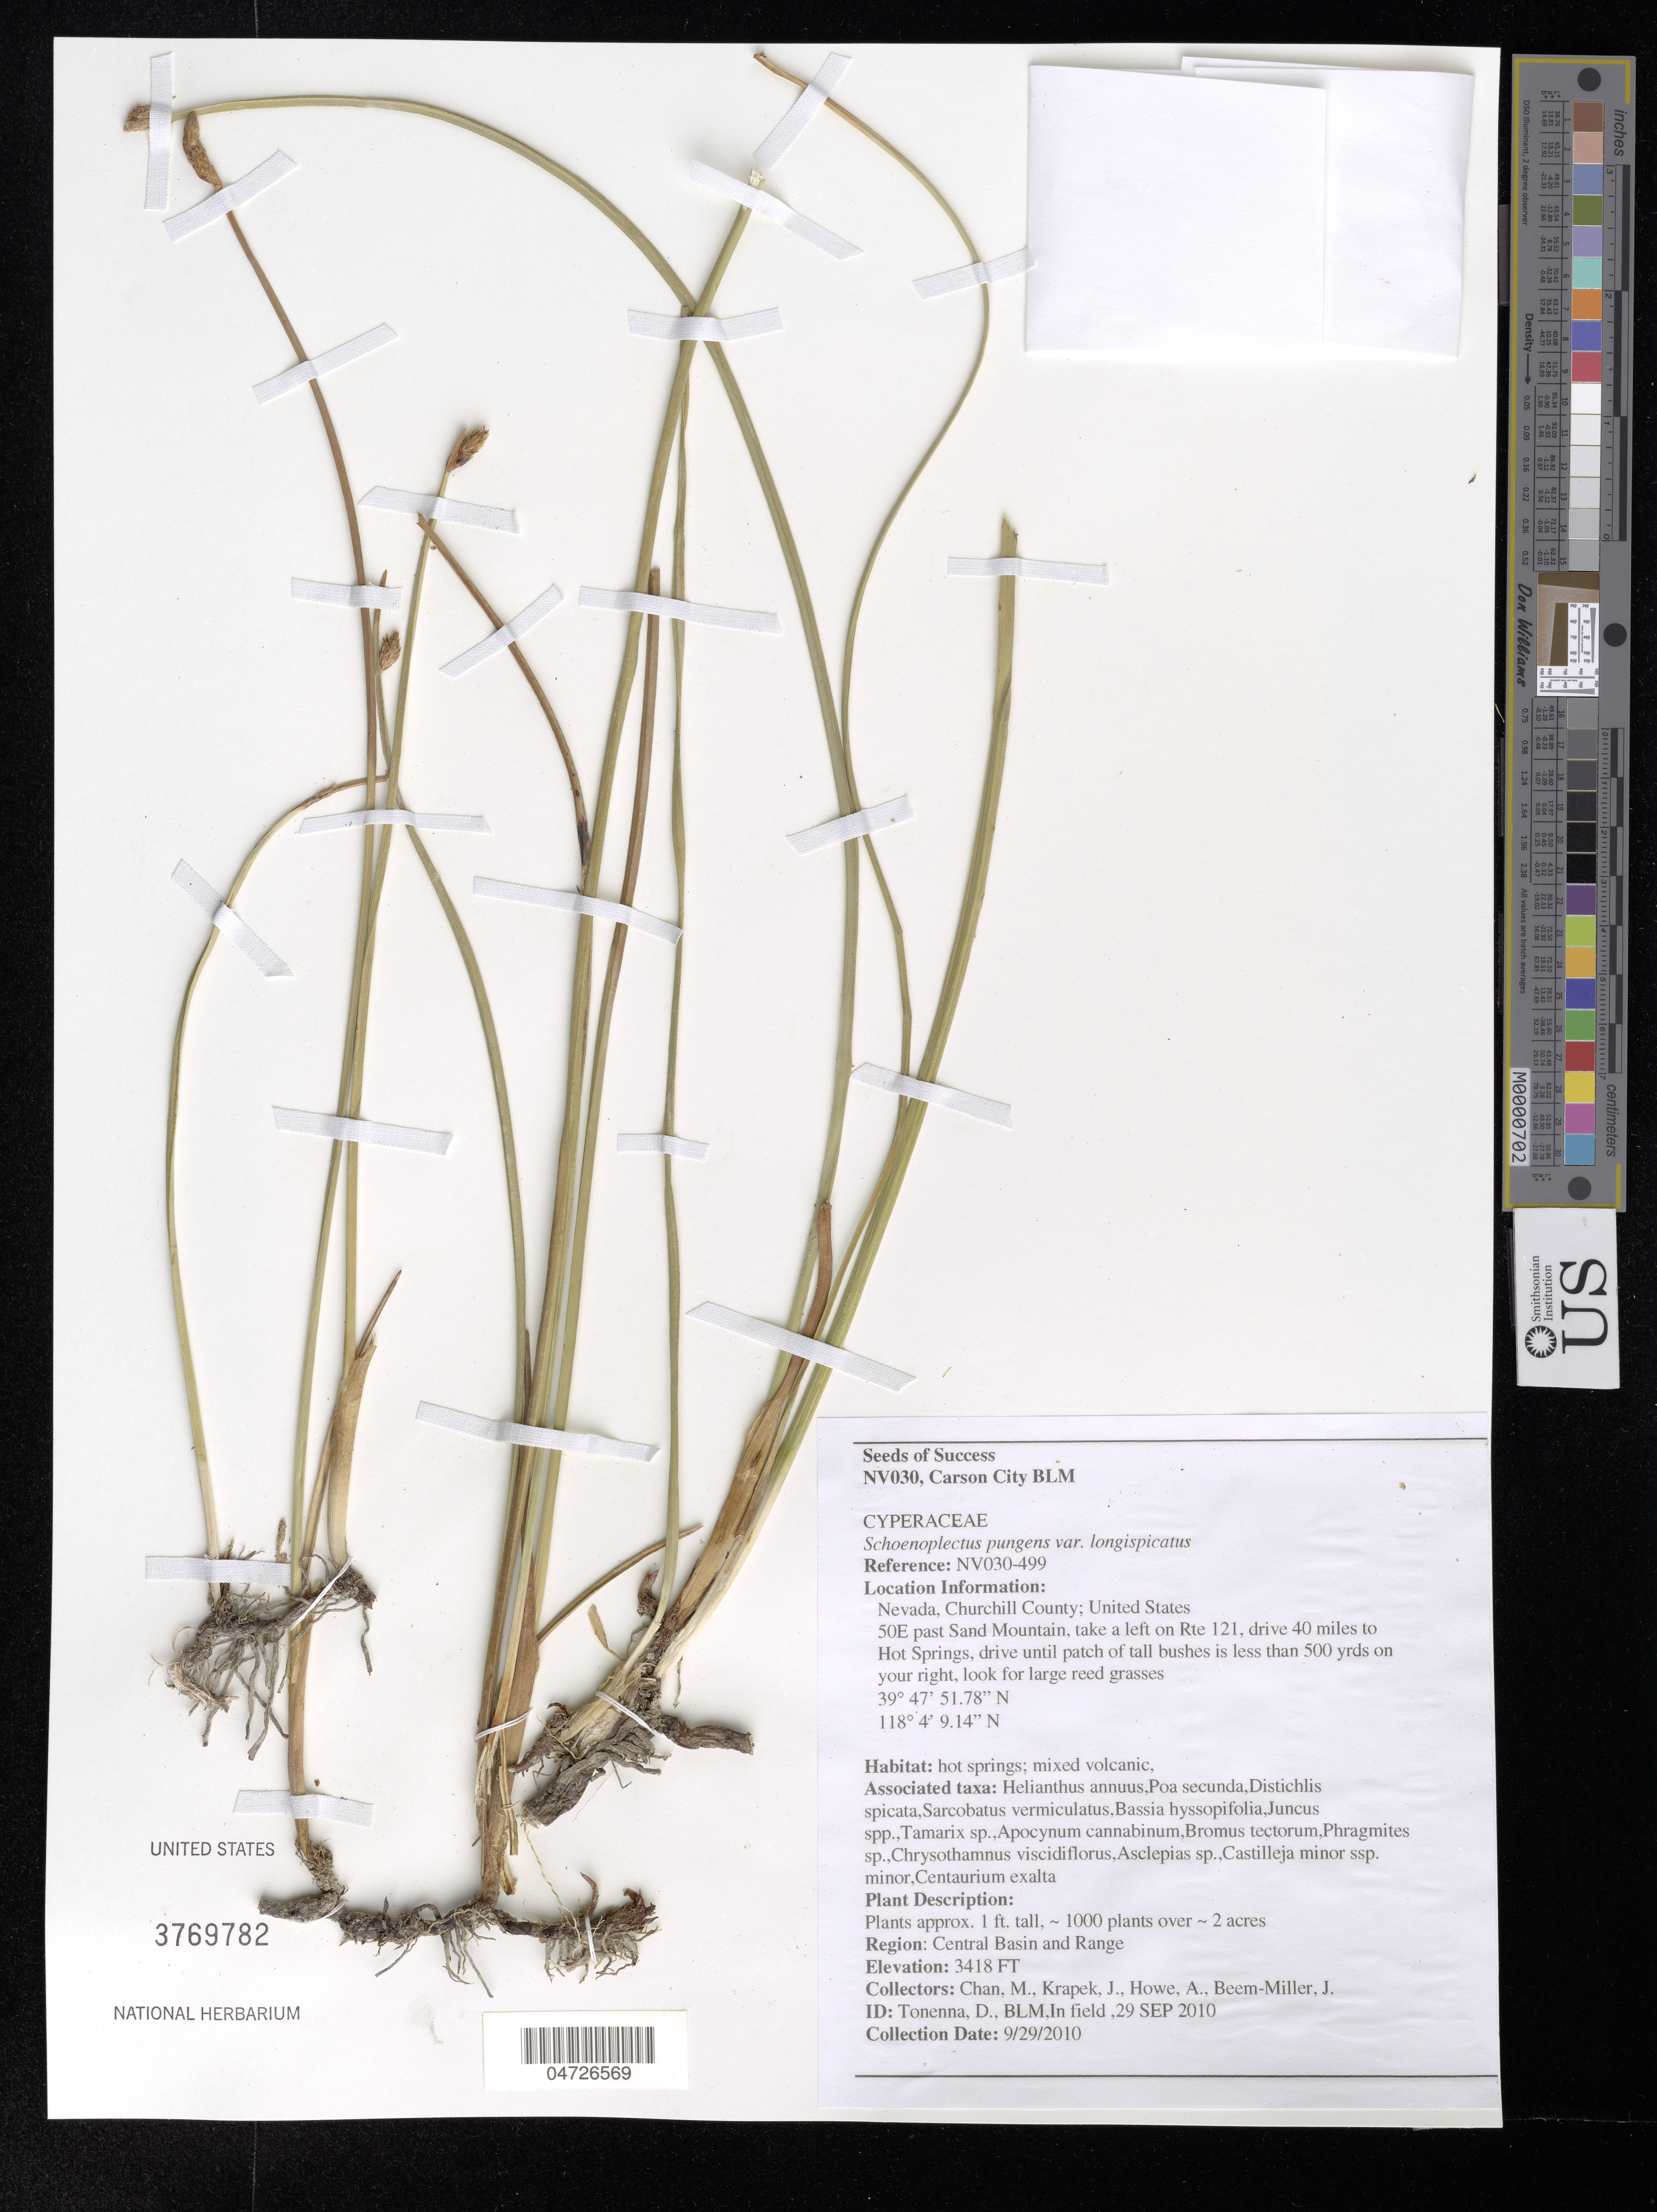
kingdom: Plantae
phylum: Tracheophyta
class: Liliopsida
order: Poales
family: Cyperaceae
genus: Schoenoplectus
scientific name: Schoenoplectus pungens var. longispicatus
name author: (Vahl) Palla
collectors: M. Chan, J. Krapek, A. Howe & J. Beem-Miller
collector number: NV030-499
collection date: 2010-09-29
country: United States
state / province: Nevada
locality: Churchill County. 50E past Sand Mountain, take a left on Rte 121, drive 40 miles to Hot Springs, drive until patch of tall bushes is less than 500 yrds on your right, look for large reed grasses.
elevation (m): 1042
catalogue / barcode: US 3769782